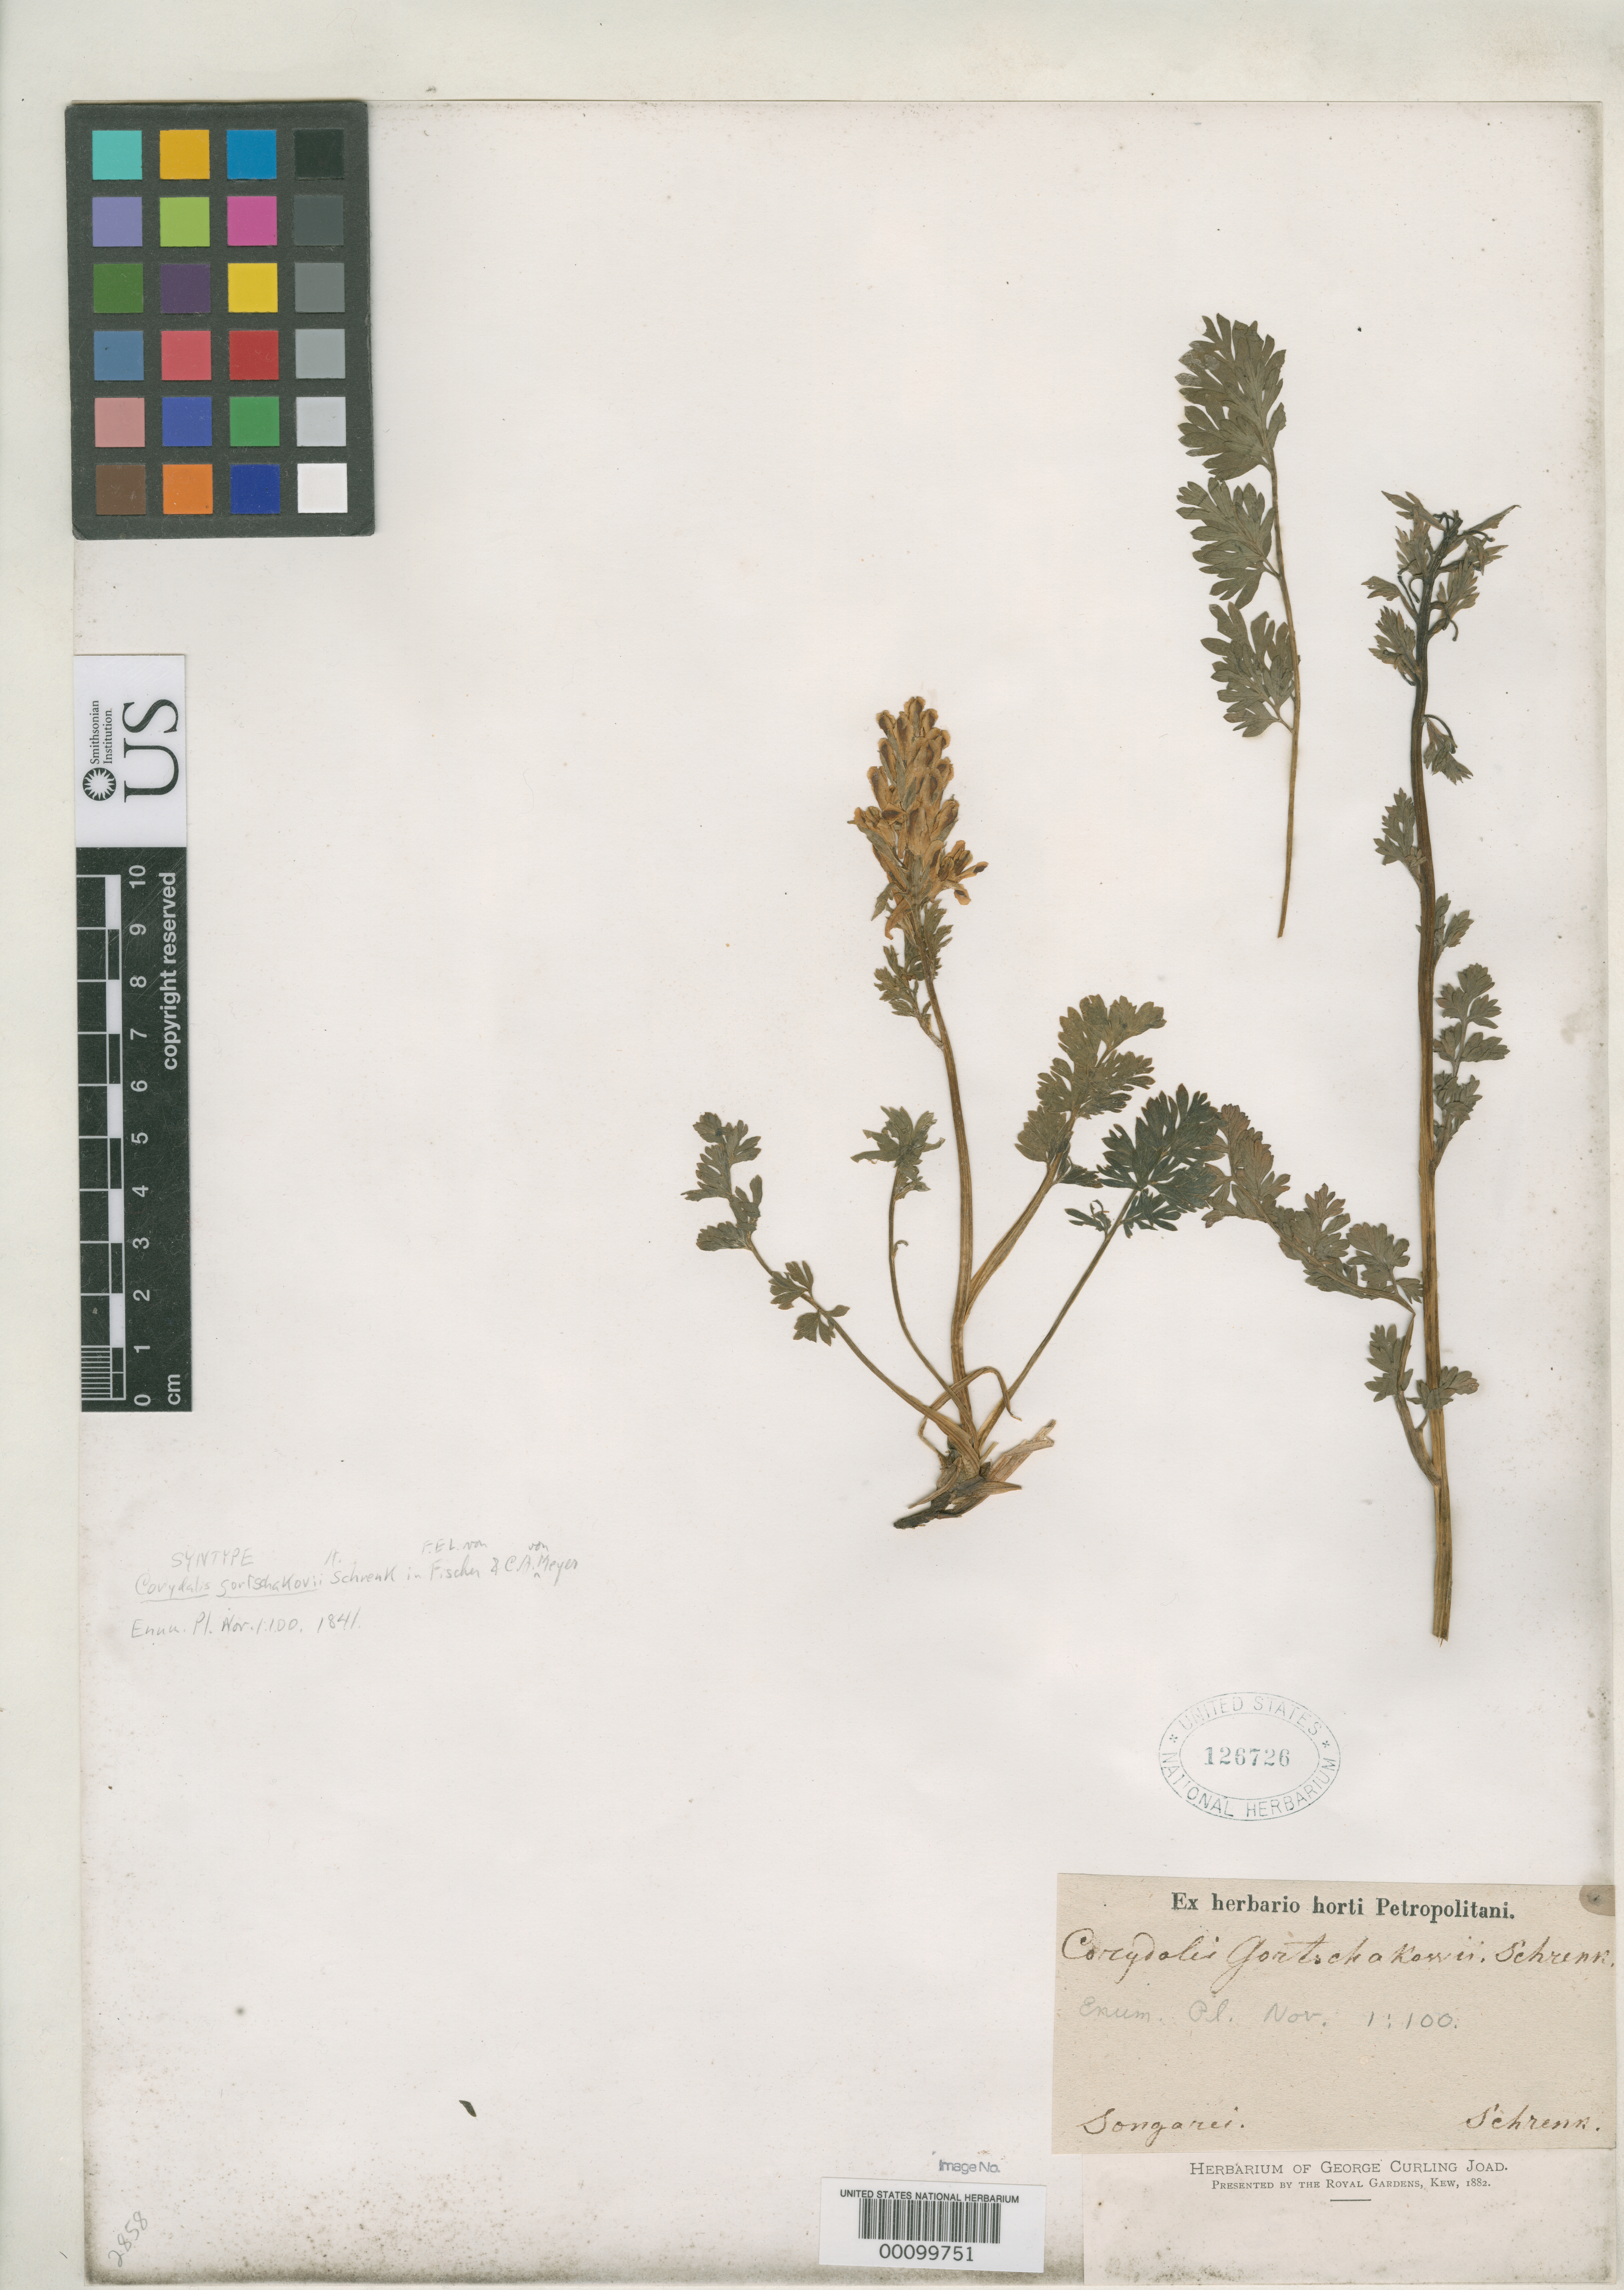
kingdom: Plantae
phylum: Tracheophyta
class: Magnoliopsida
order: Ranunculales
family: Papaveraceae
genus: Corydalis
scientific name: Corydalis gortschukovii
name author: Schrenk in Fisch. & C.A. Mey.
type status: Syntype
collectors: A. G. von Schrenk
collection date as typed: Jun 1840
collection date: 1840-06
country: Kazakhstan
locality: Basskan River, Dzungarian ala Tau Mts.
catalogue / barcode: US 126726